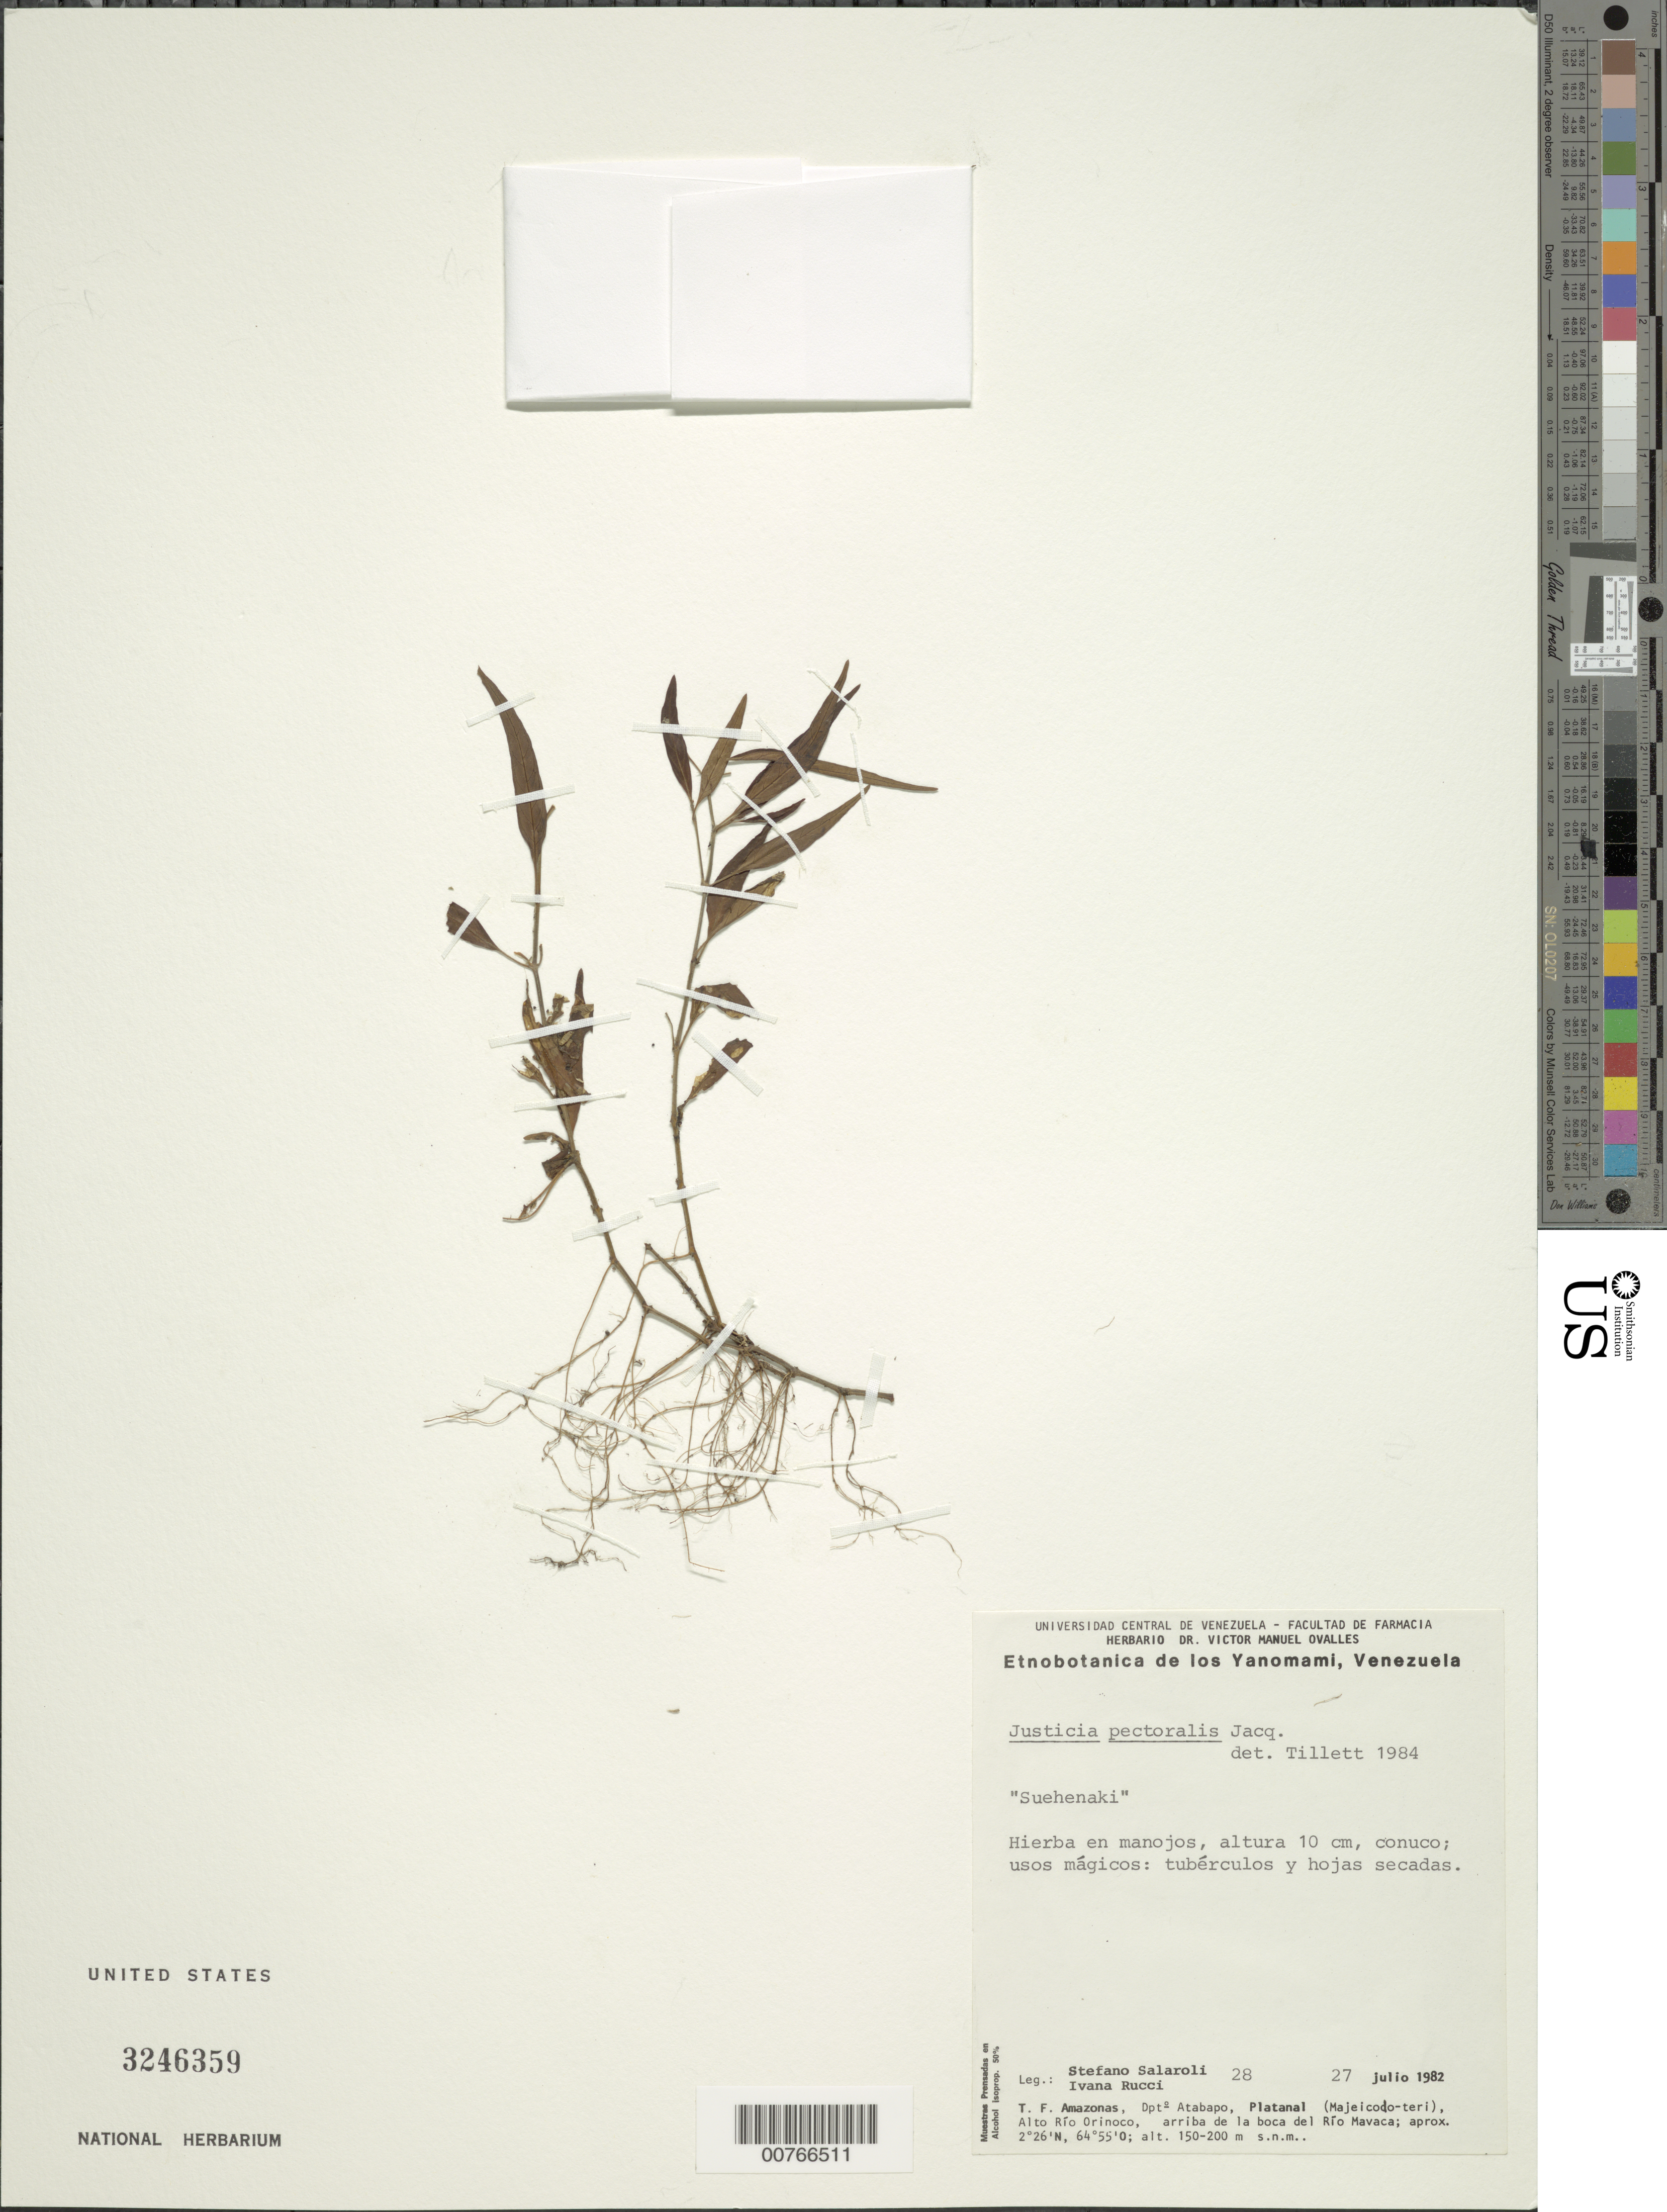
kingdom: Plantae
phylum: Tracheophyta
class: Magnoliopsida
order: Lamiales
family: Acanthaceae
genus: Justicia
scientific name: Justicia pectoralis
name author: Jacq.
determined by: Tillett, S. S.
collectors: S. Salaroli & I. Rucci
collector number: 28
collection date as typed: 27-Jul-82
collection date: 1982-07-27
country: Venezuela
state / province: Amazonas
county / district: Atabapo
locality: Platanal (Majeicodo-teri), Alto Río Orinoco, above mouth of Río Mavaca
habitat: Farm [?]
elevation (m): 150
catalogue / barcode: US 3246359